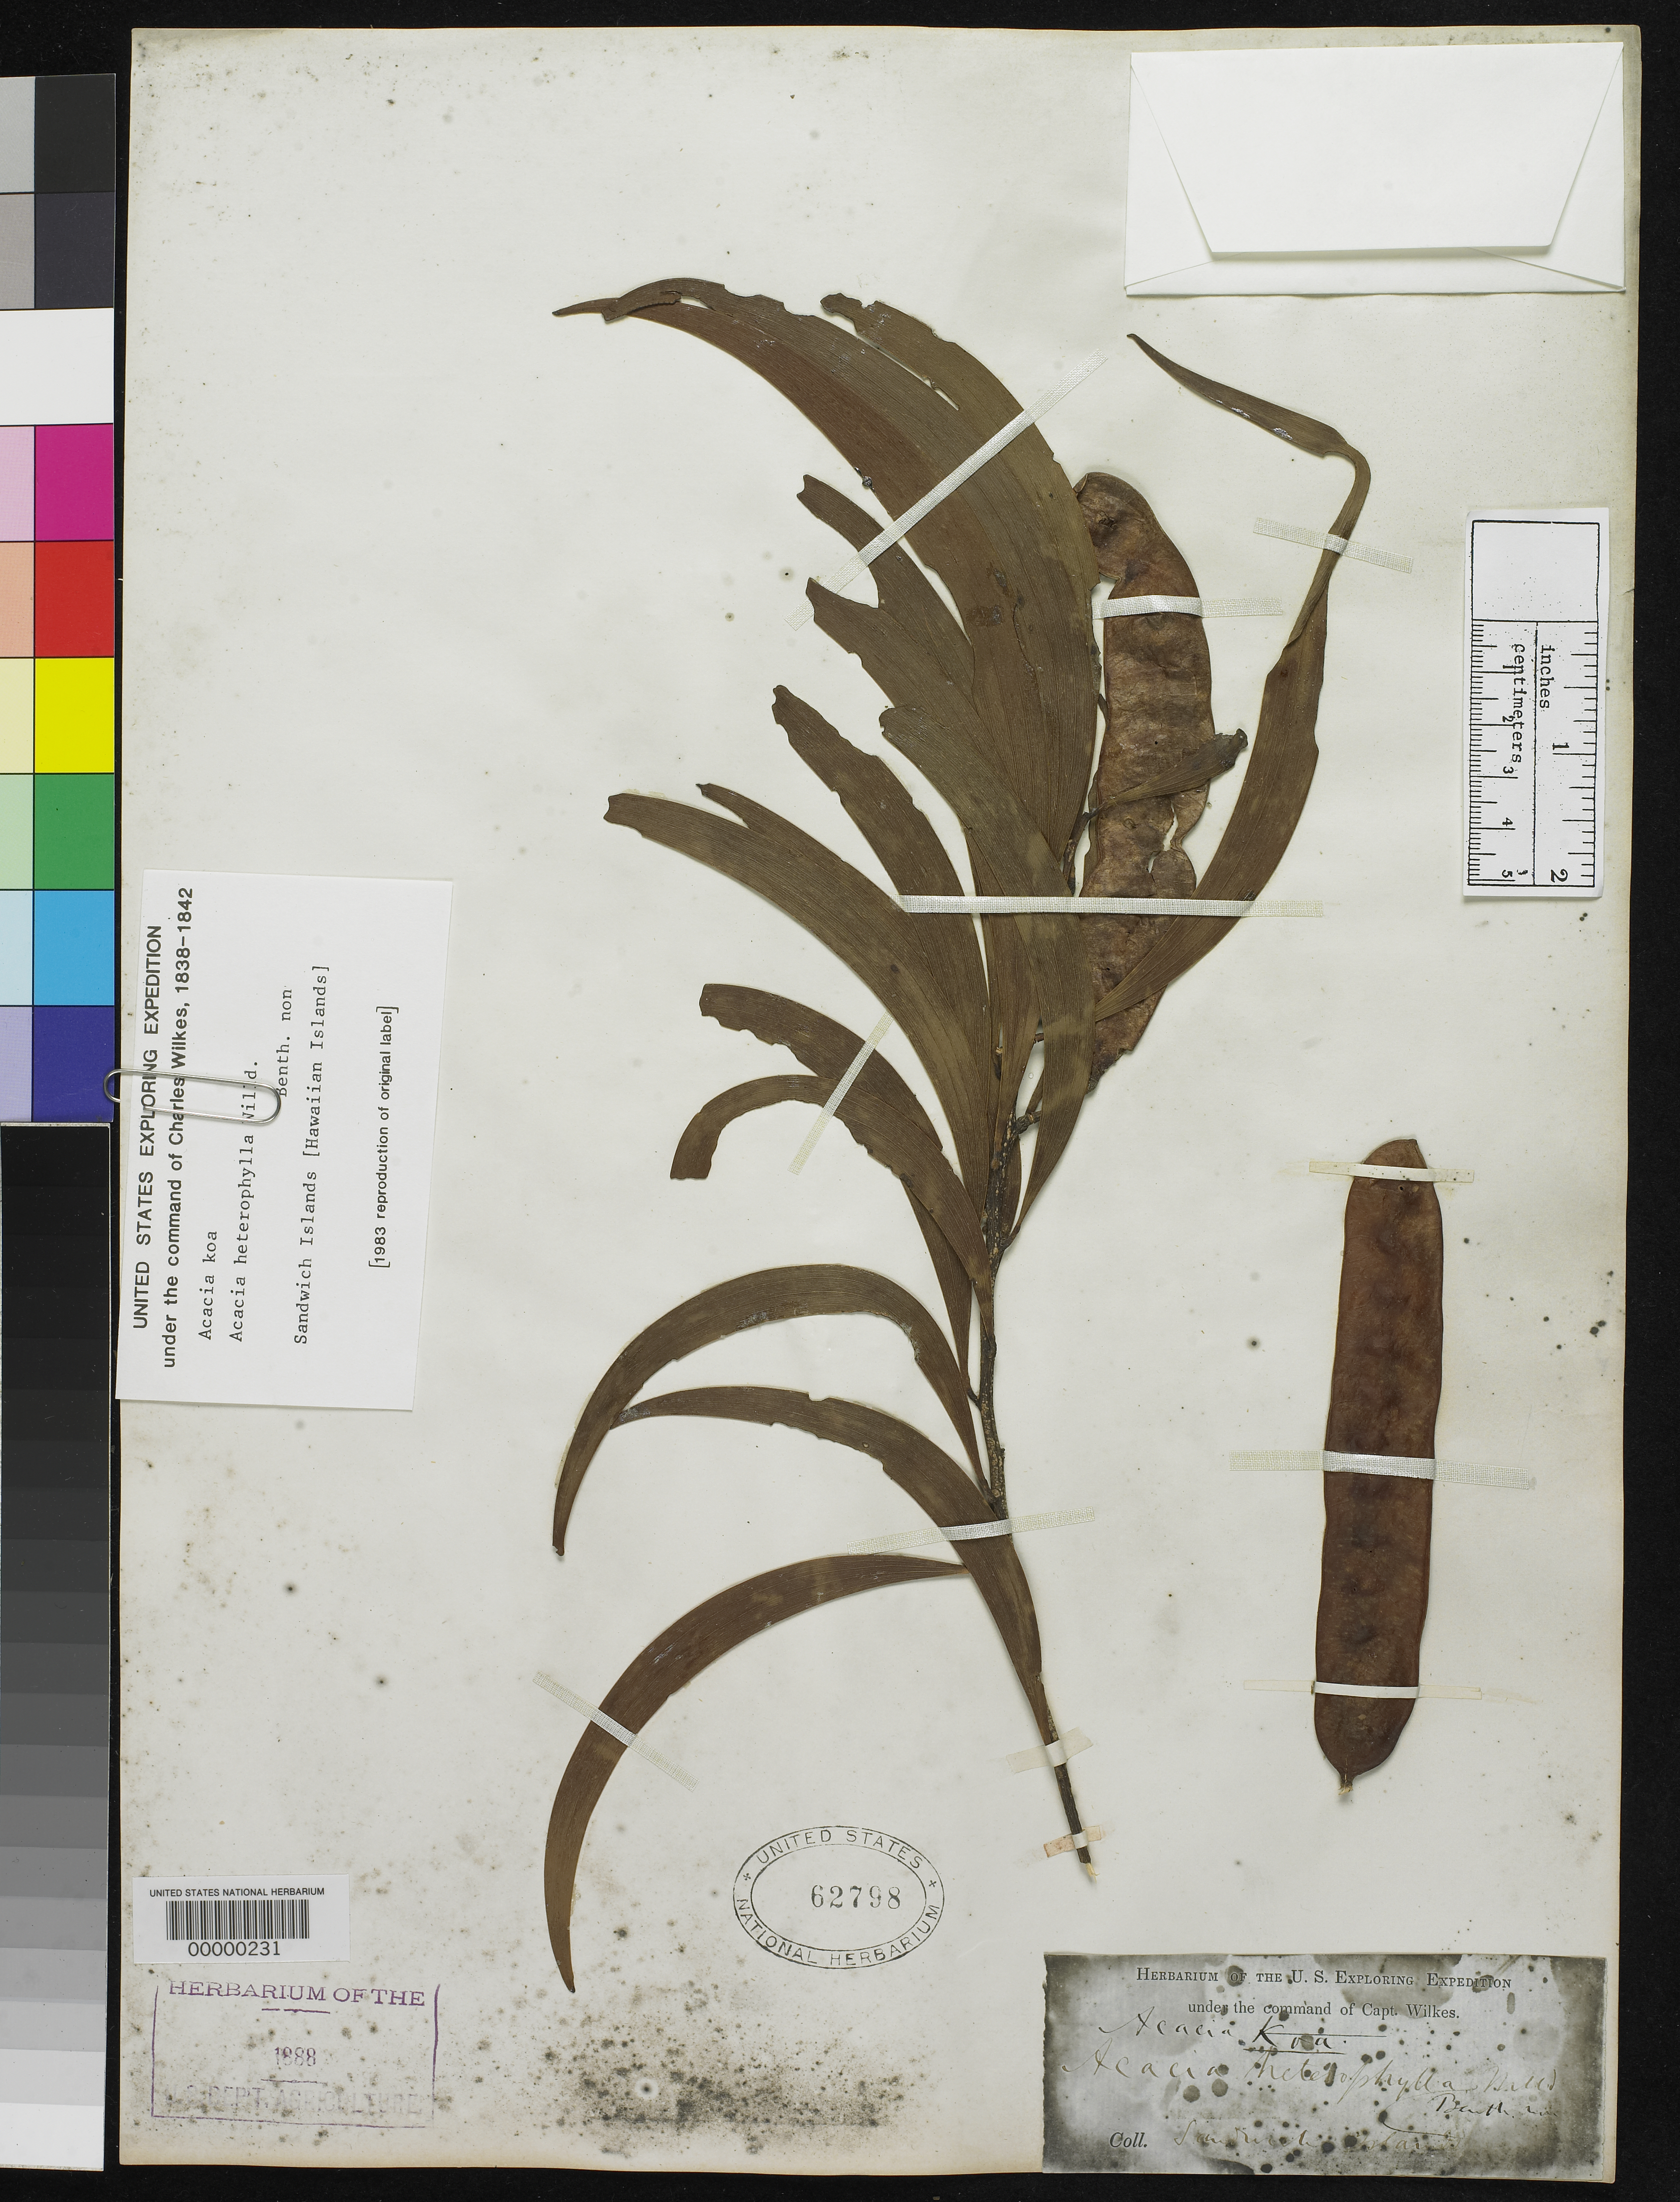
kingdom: Plantae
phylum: Tracheophyta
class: Magnoliopsida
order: Fabales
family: Fabaceae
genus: Acacia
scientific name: Acacia koa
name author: A. Gray in Wilkes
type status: Syntype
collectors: Wilkes Explor. Exped.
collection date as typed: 1838 to -- --- 1842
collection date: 1838/1842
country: United States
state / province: Hawaii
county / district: Hawaii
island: Hawaii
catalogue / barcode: US 62798